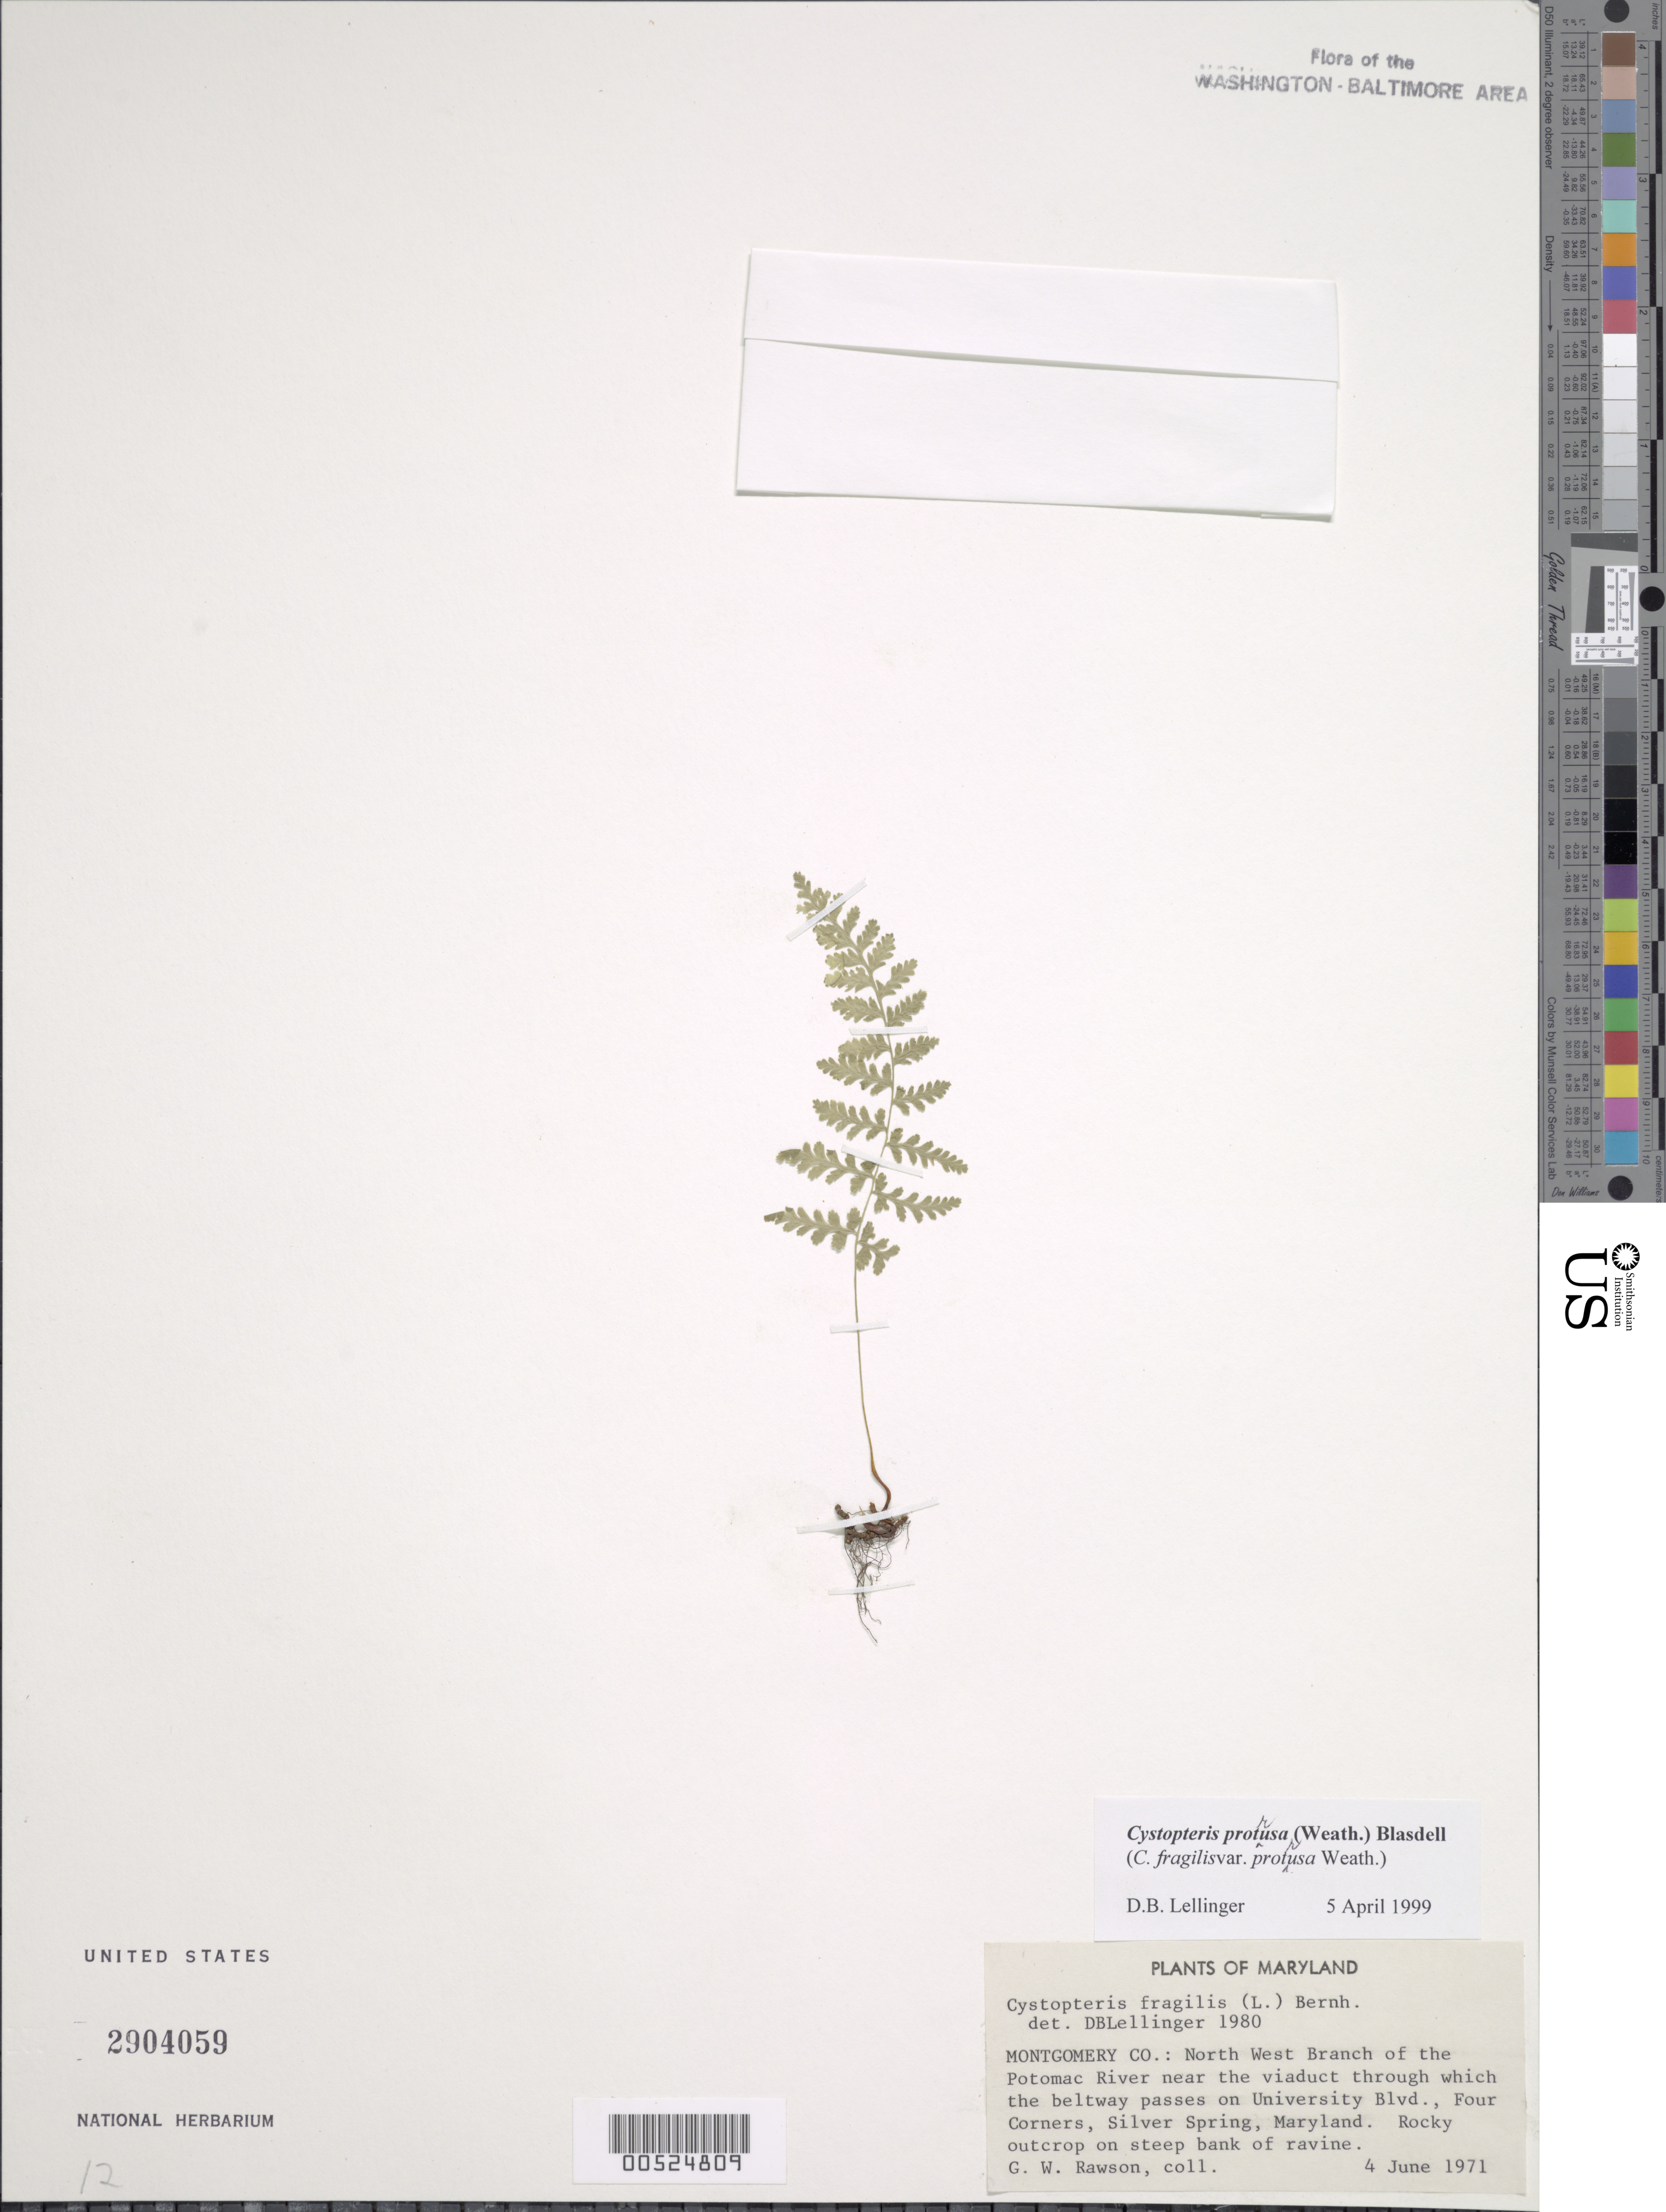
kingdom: Plantae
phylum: Tracheophyta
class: Polypodiopsida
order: Polypodiales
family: Cystopteridaceae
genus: Cystopteris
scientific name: Cystopteris utahensis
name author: Windham & Haufler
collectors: G. W. Rawson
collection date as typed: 04 Jun 1971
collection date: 1971-06-04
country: United States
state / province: Maryland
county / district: Montgomery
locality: Silver Spring, north west branch of the Potomac River, Four Corners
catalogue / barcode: US 2904059